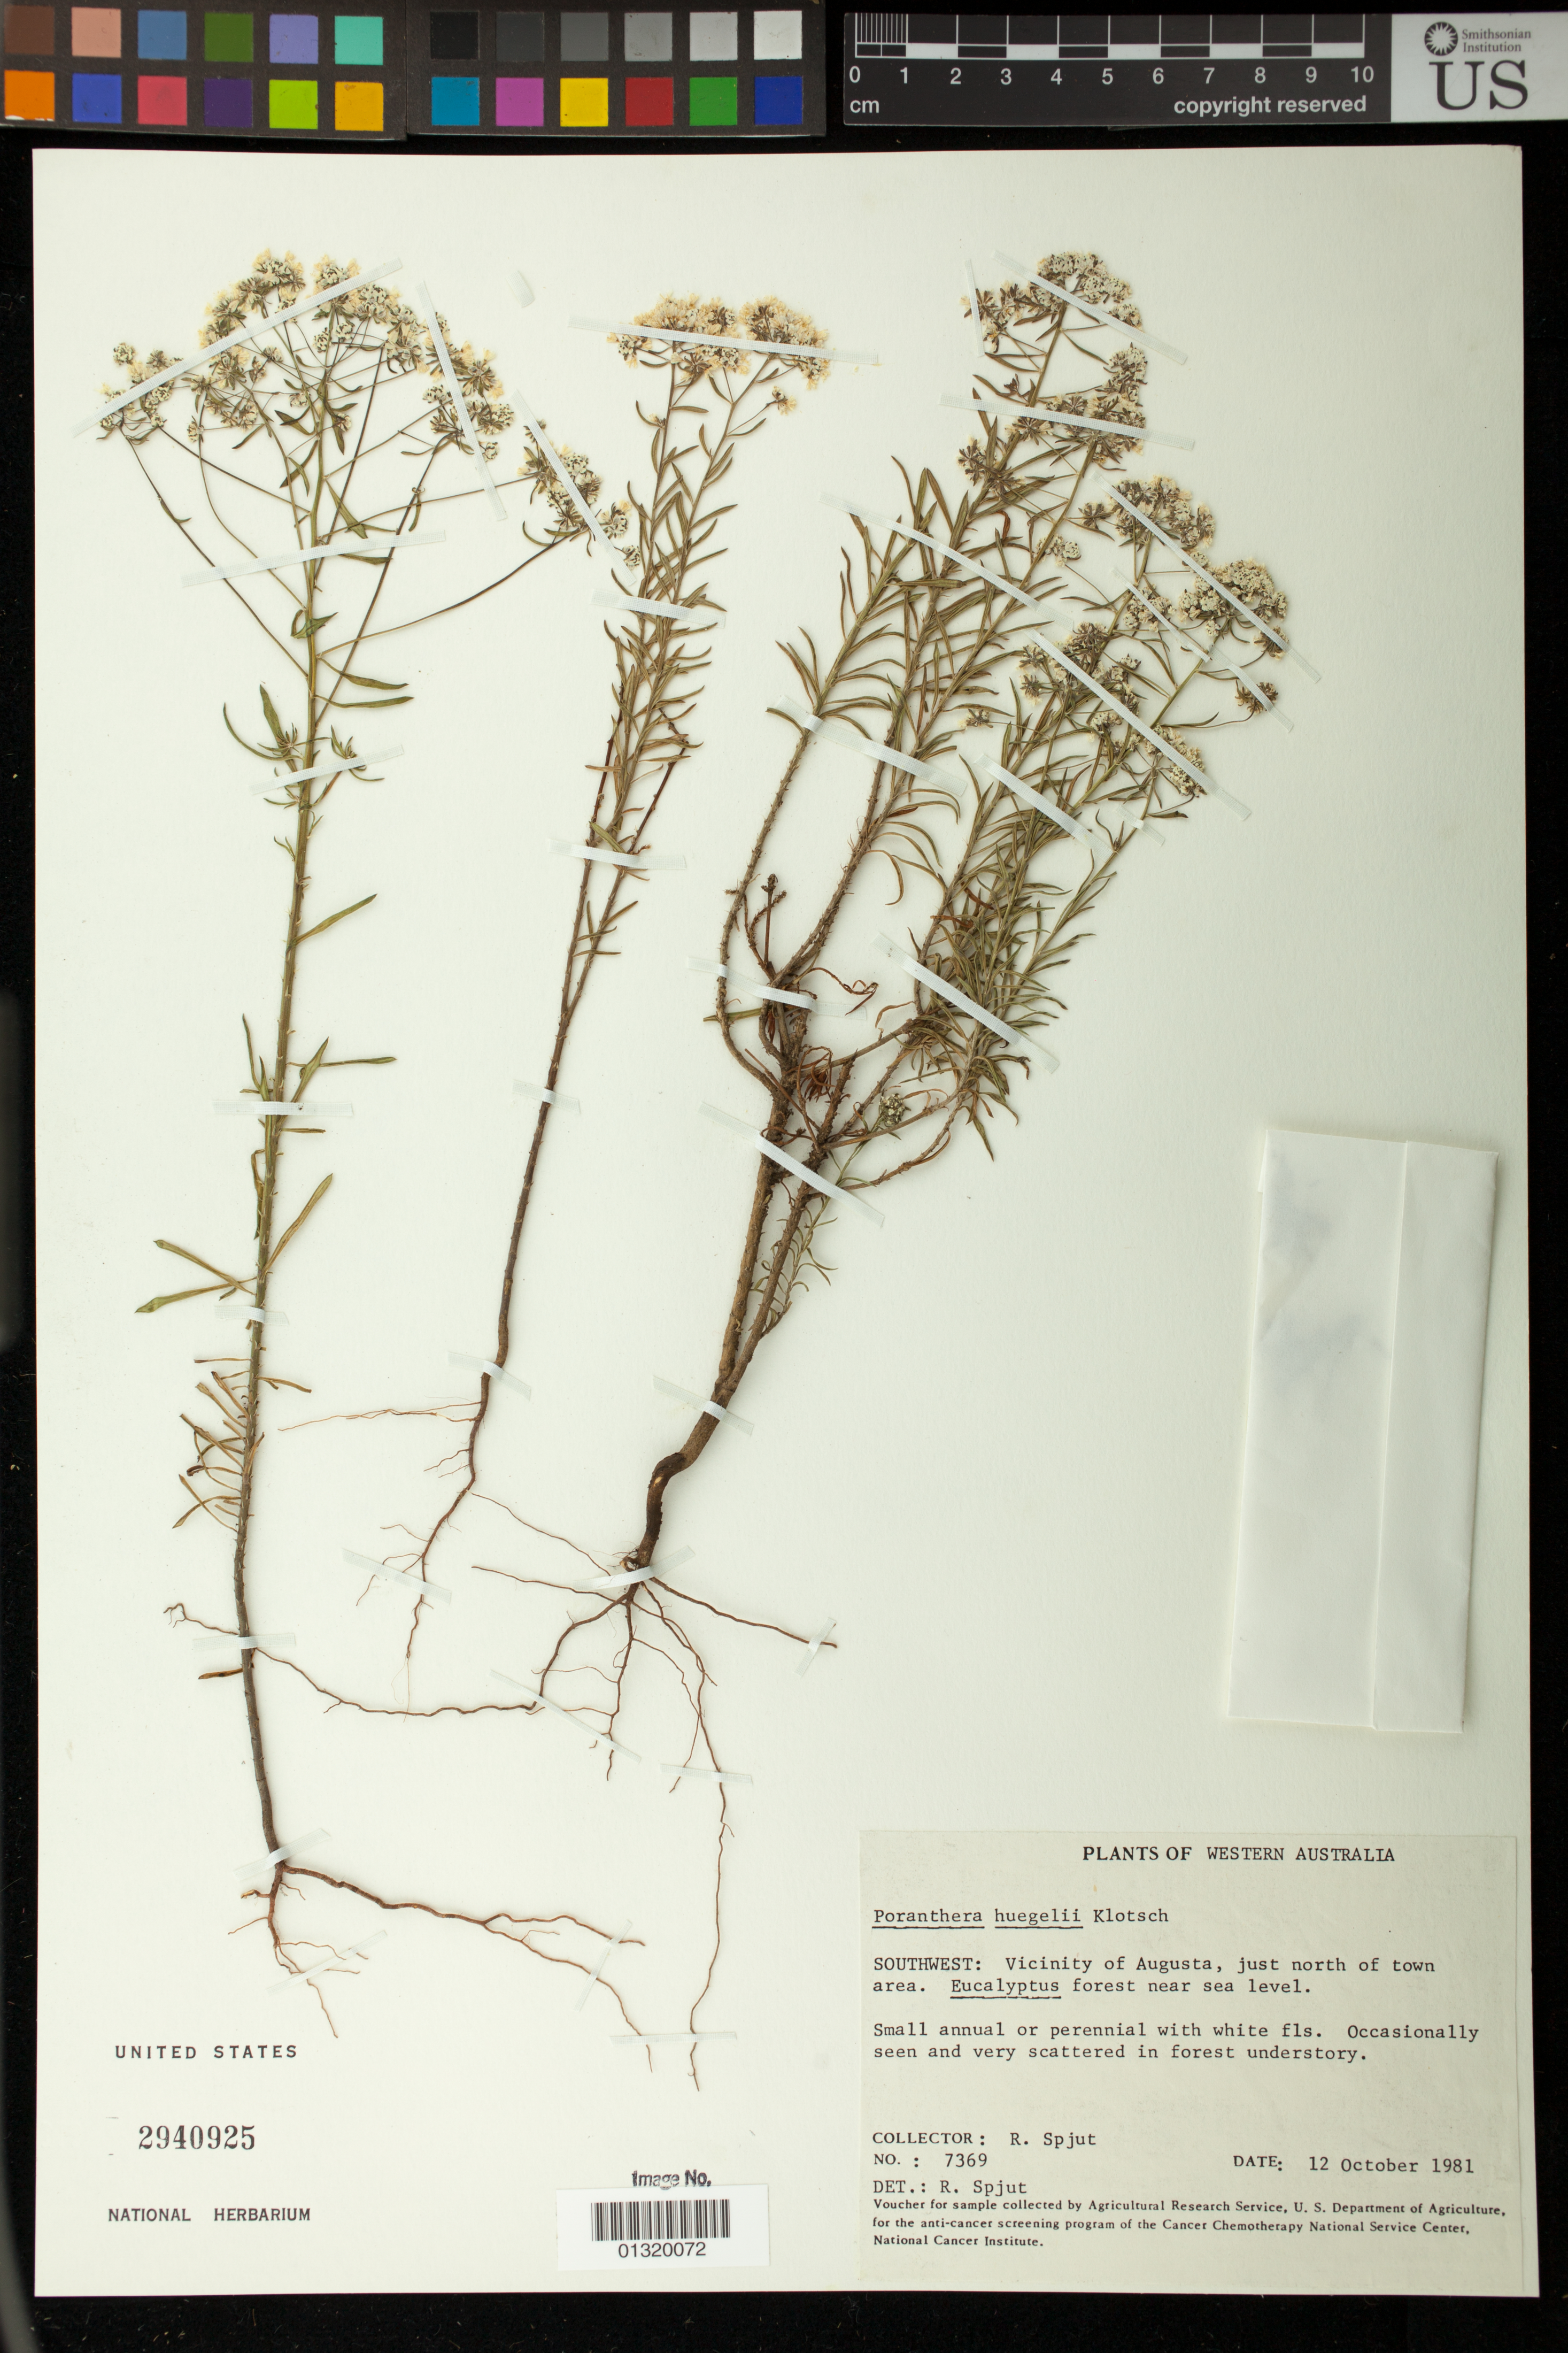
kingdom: Plantae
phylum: Tracheophyta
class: Magnoliopsida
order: Malpighiales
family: Phyllanthaceae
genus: Poranthera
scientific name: Poranthera huegelii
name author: Klotzsch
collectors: R. Spjut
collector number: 7369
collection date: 1981-10-12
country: Australia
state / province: Western Australia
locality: SOUTHWEST: Vicinity of Augusta, just north of town area.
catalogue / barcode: US 2940925